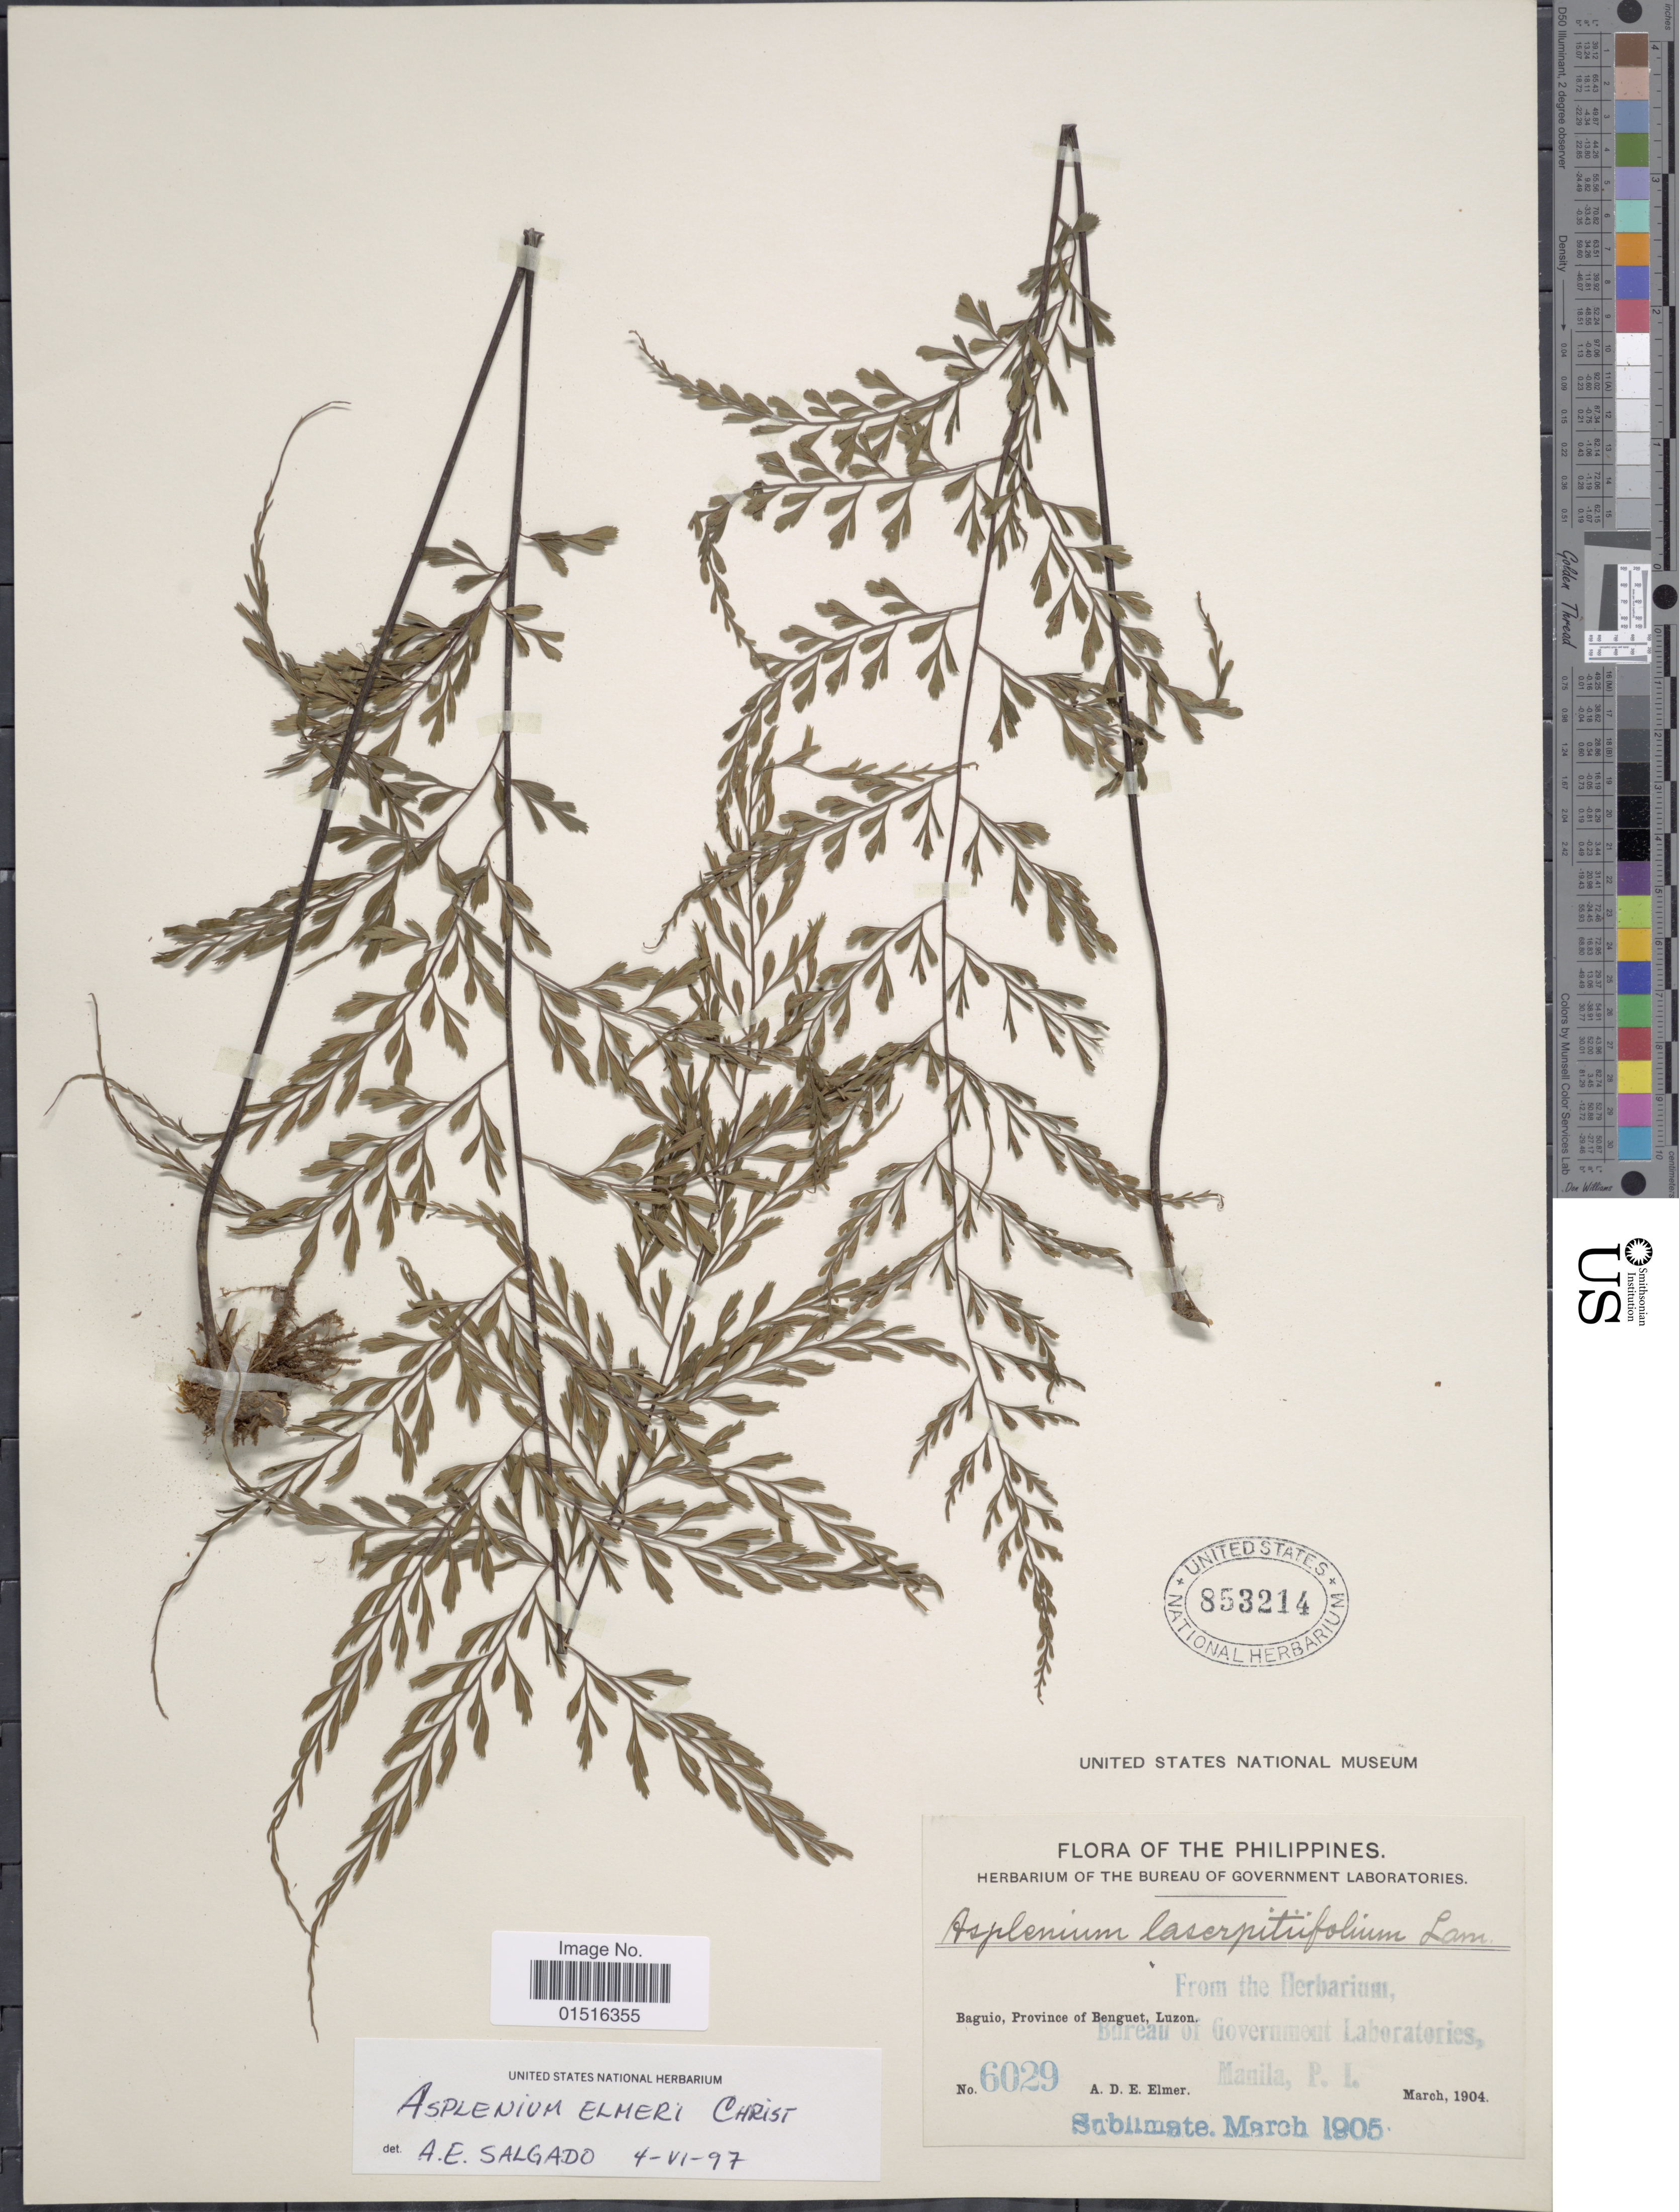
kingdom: Plantae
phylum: Tracheophyta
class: Polypodiopsida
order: Polypodiales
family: Aspleniaceae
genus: Asplenium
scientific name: Asplenium elmeri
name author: Christ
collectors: A. D. E. Elmer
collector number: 6029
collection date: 1904-03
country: Philippines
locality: Baguio, Province of Benguet, Luzon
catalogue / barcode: US 853214